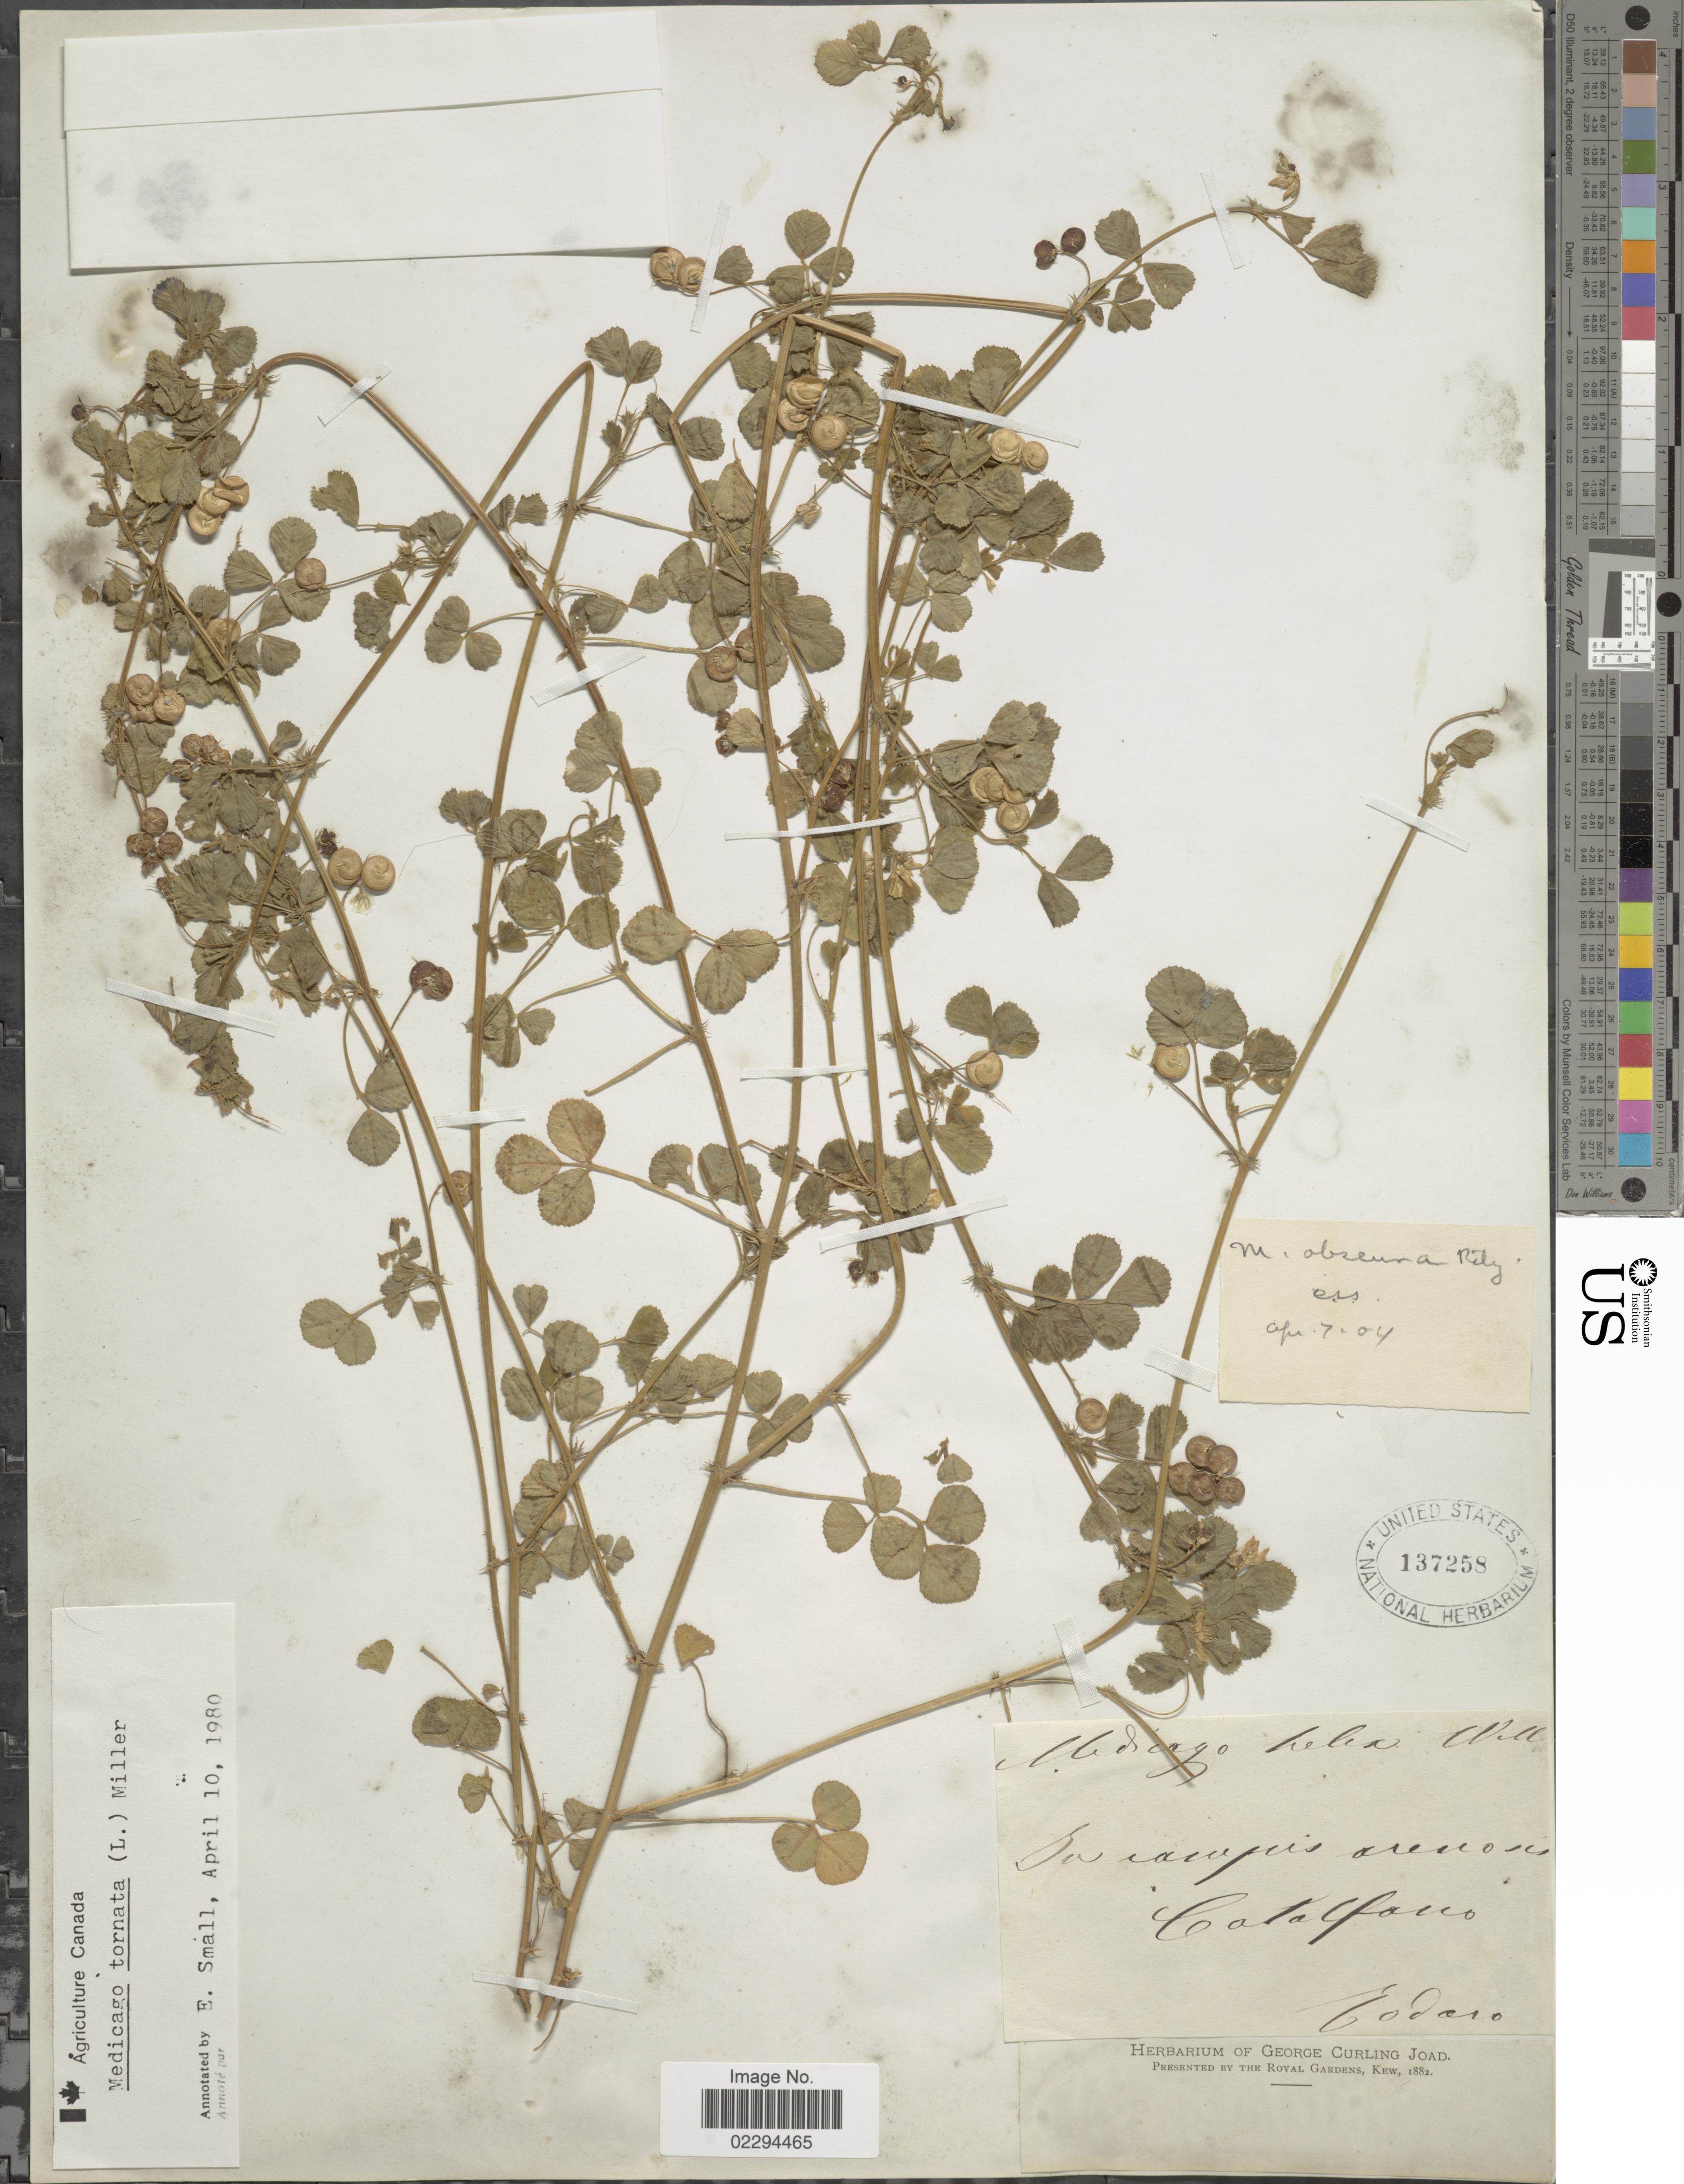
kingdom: Plantae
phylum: Tracheophyta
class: Magnoliopsida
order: Fabales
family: Fabaceae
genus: Medicago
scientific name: Medicago tornata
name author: (L.) Mill.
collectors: Todaro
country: Italy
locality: Catalfano [interpreted]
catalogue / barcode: US 137258